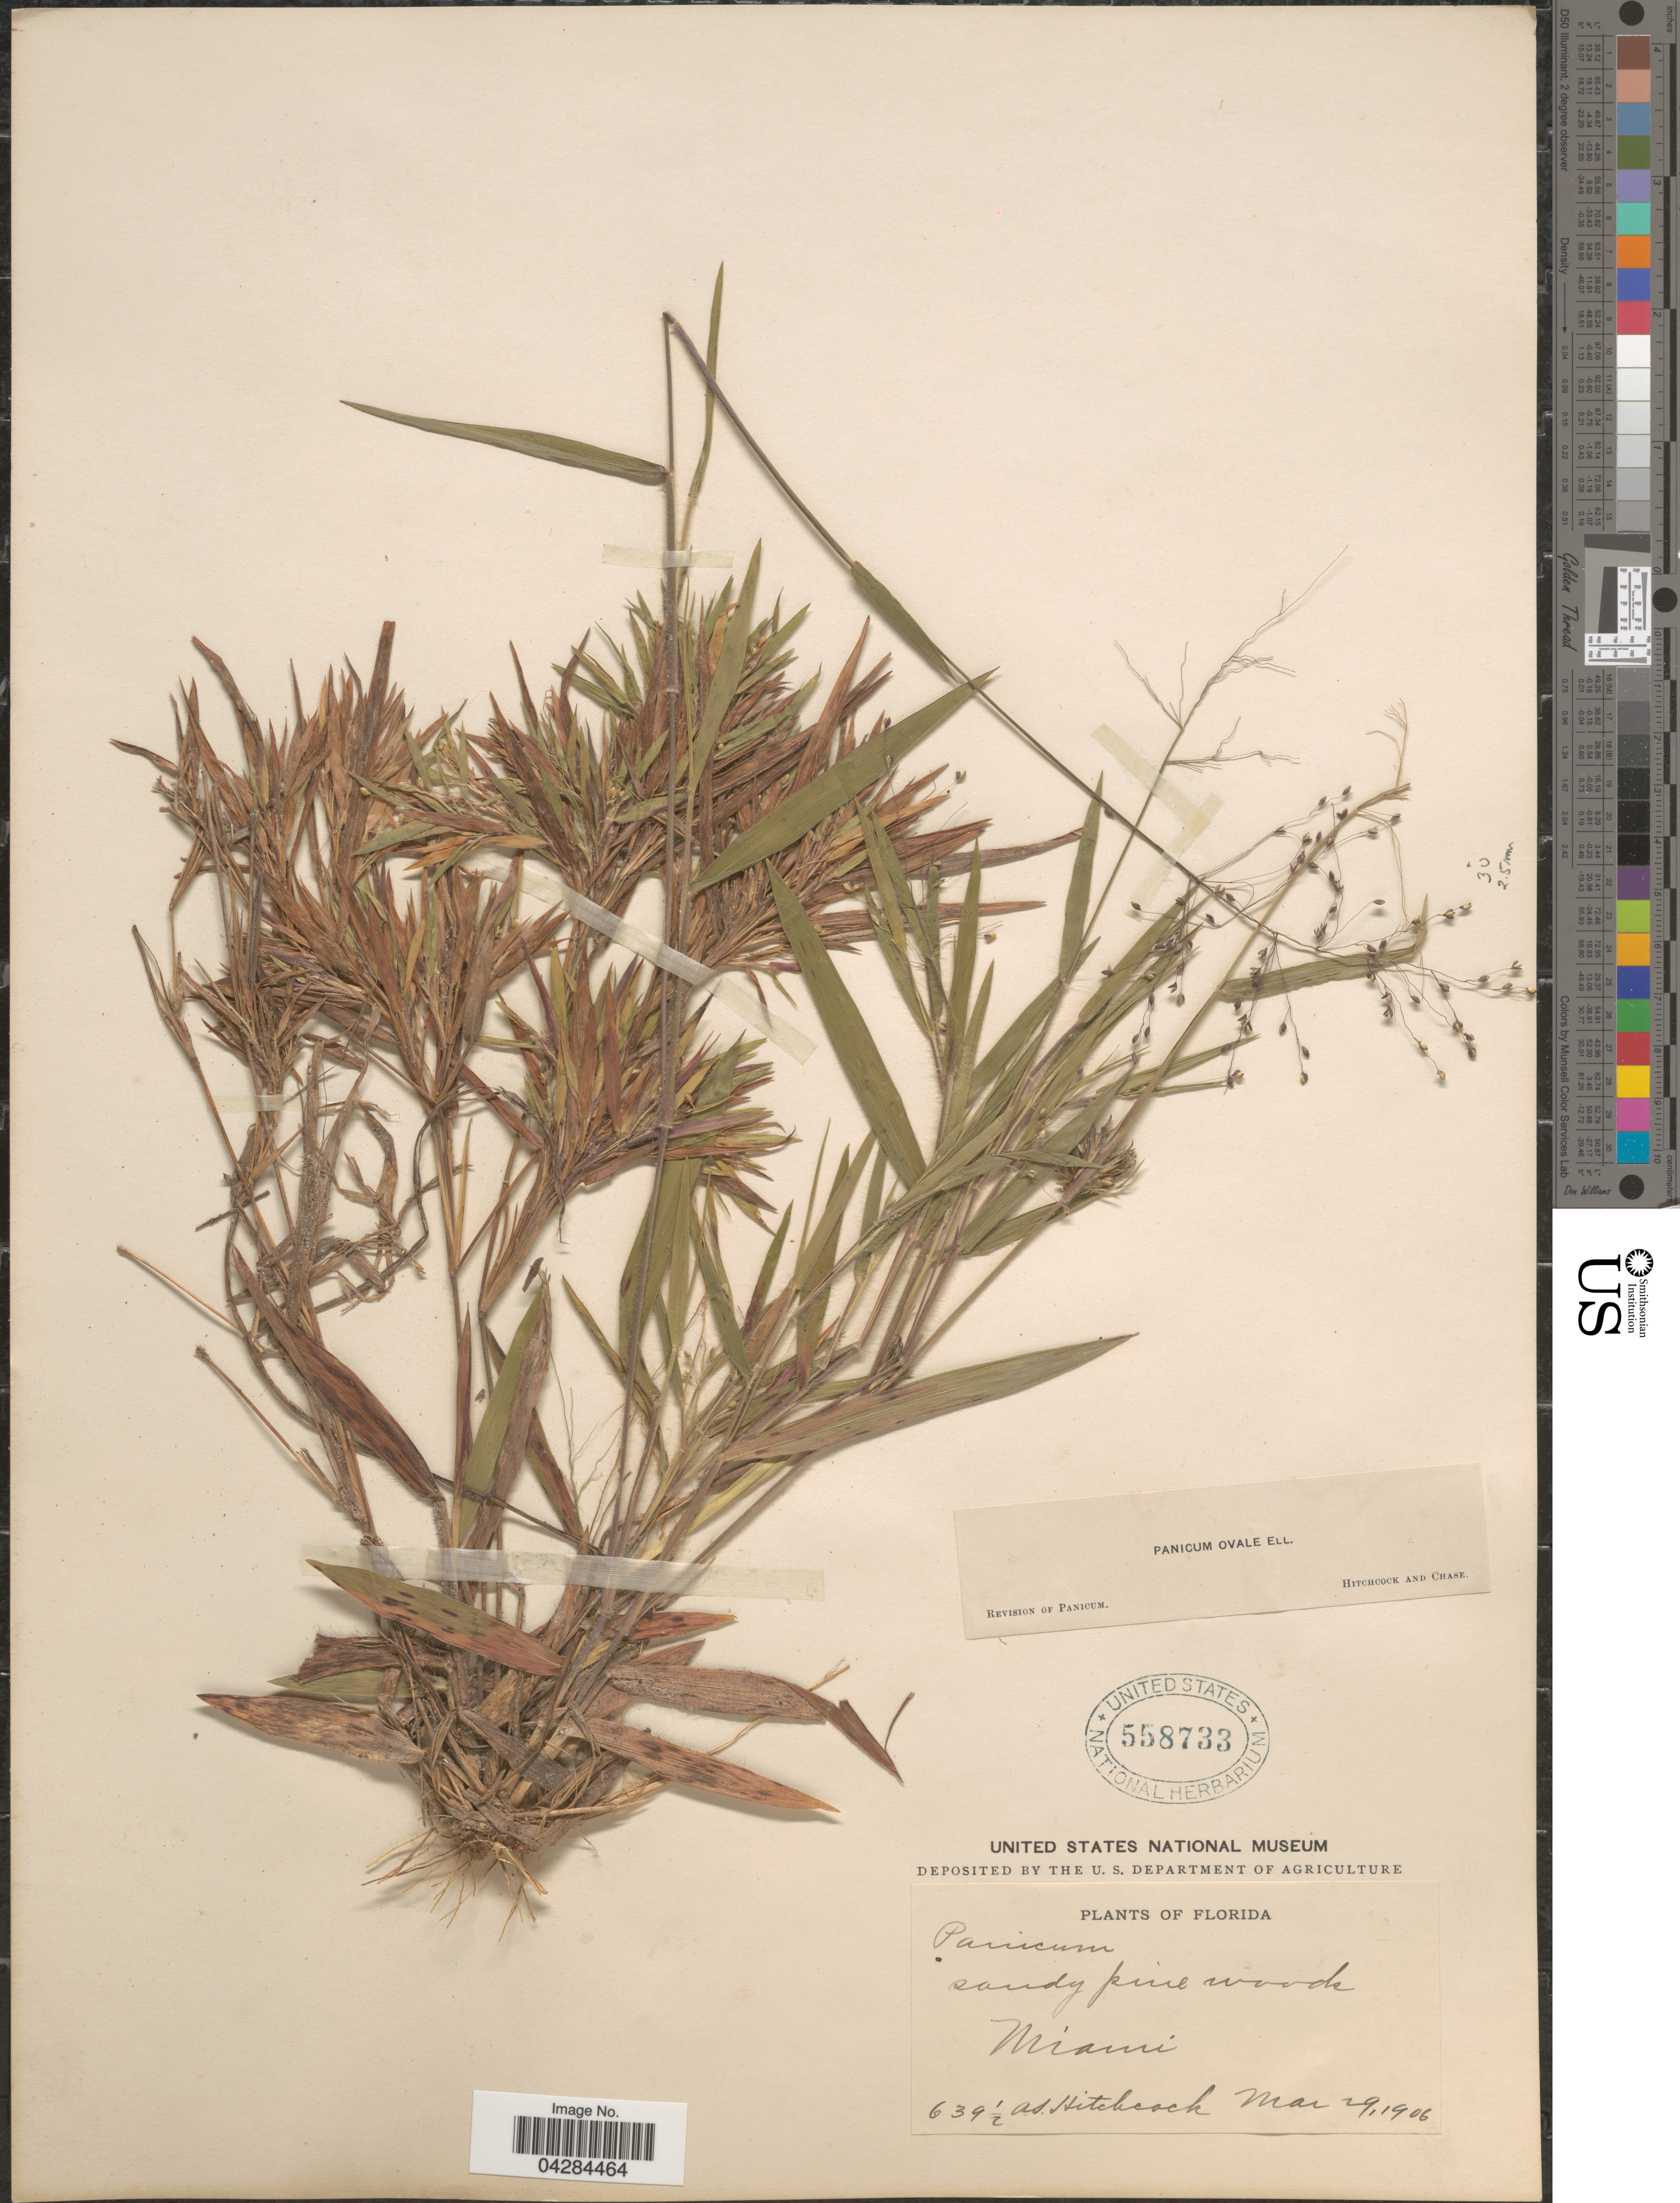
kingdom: Plantae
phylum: Tracheophyta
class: Liliopsida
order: Poales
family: Poaceae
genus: Dichanthelium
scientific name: Dichanthelium ovale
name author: (Elliott) Gould & C.A. Clark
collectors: A. S. Hitchcock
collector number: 639½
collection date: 1906-03-29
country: United States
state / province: Florida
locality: Sandy pine woods Miami.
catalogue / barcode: US 558733